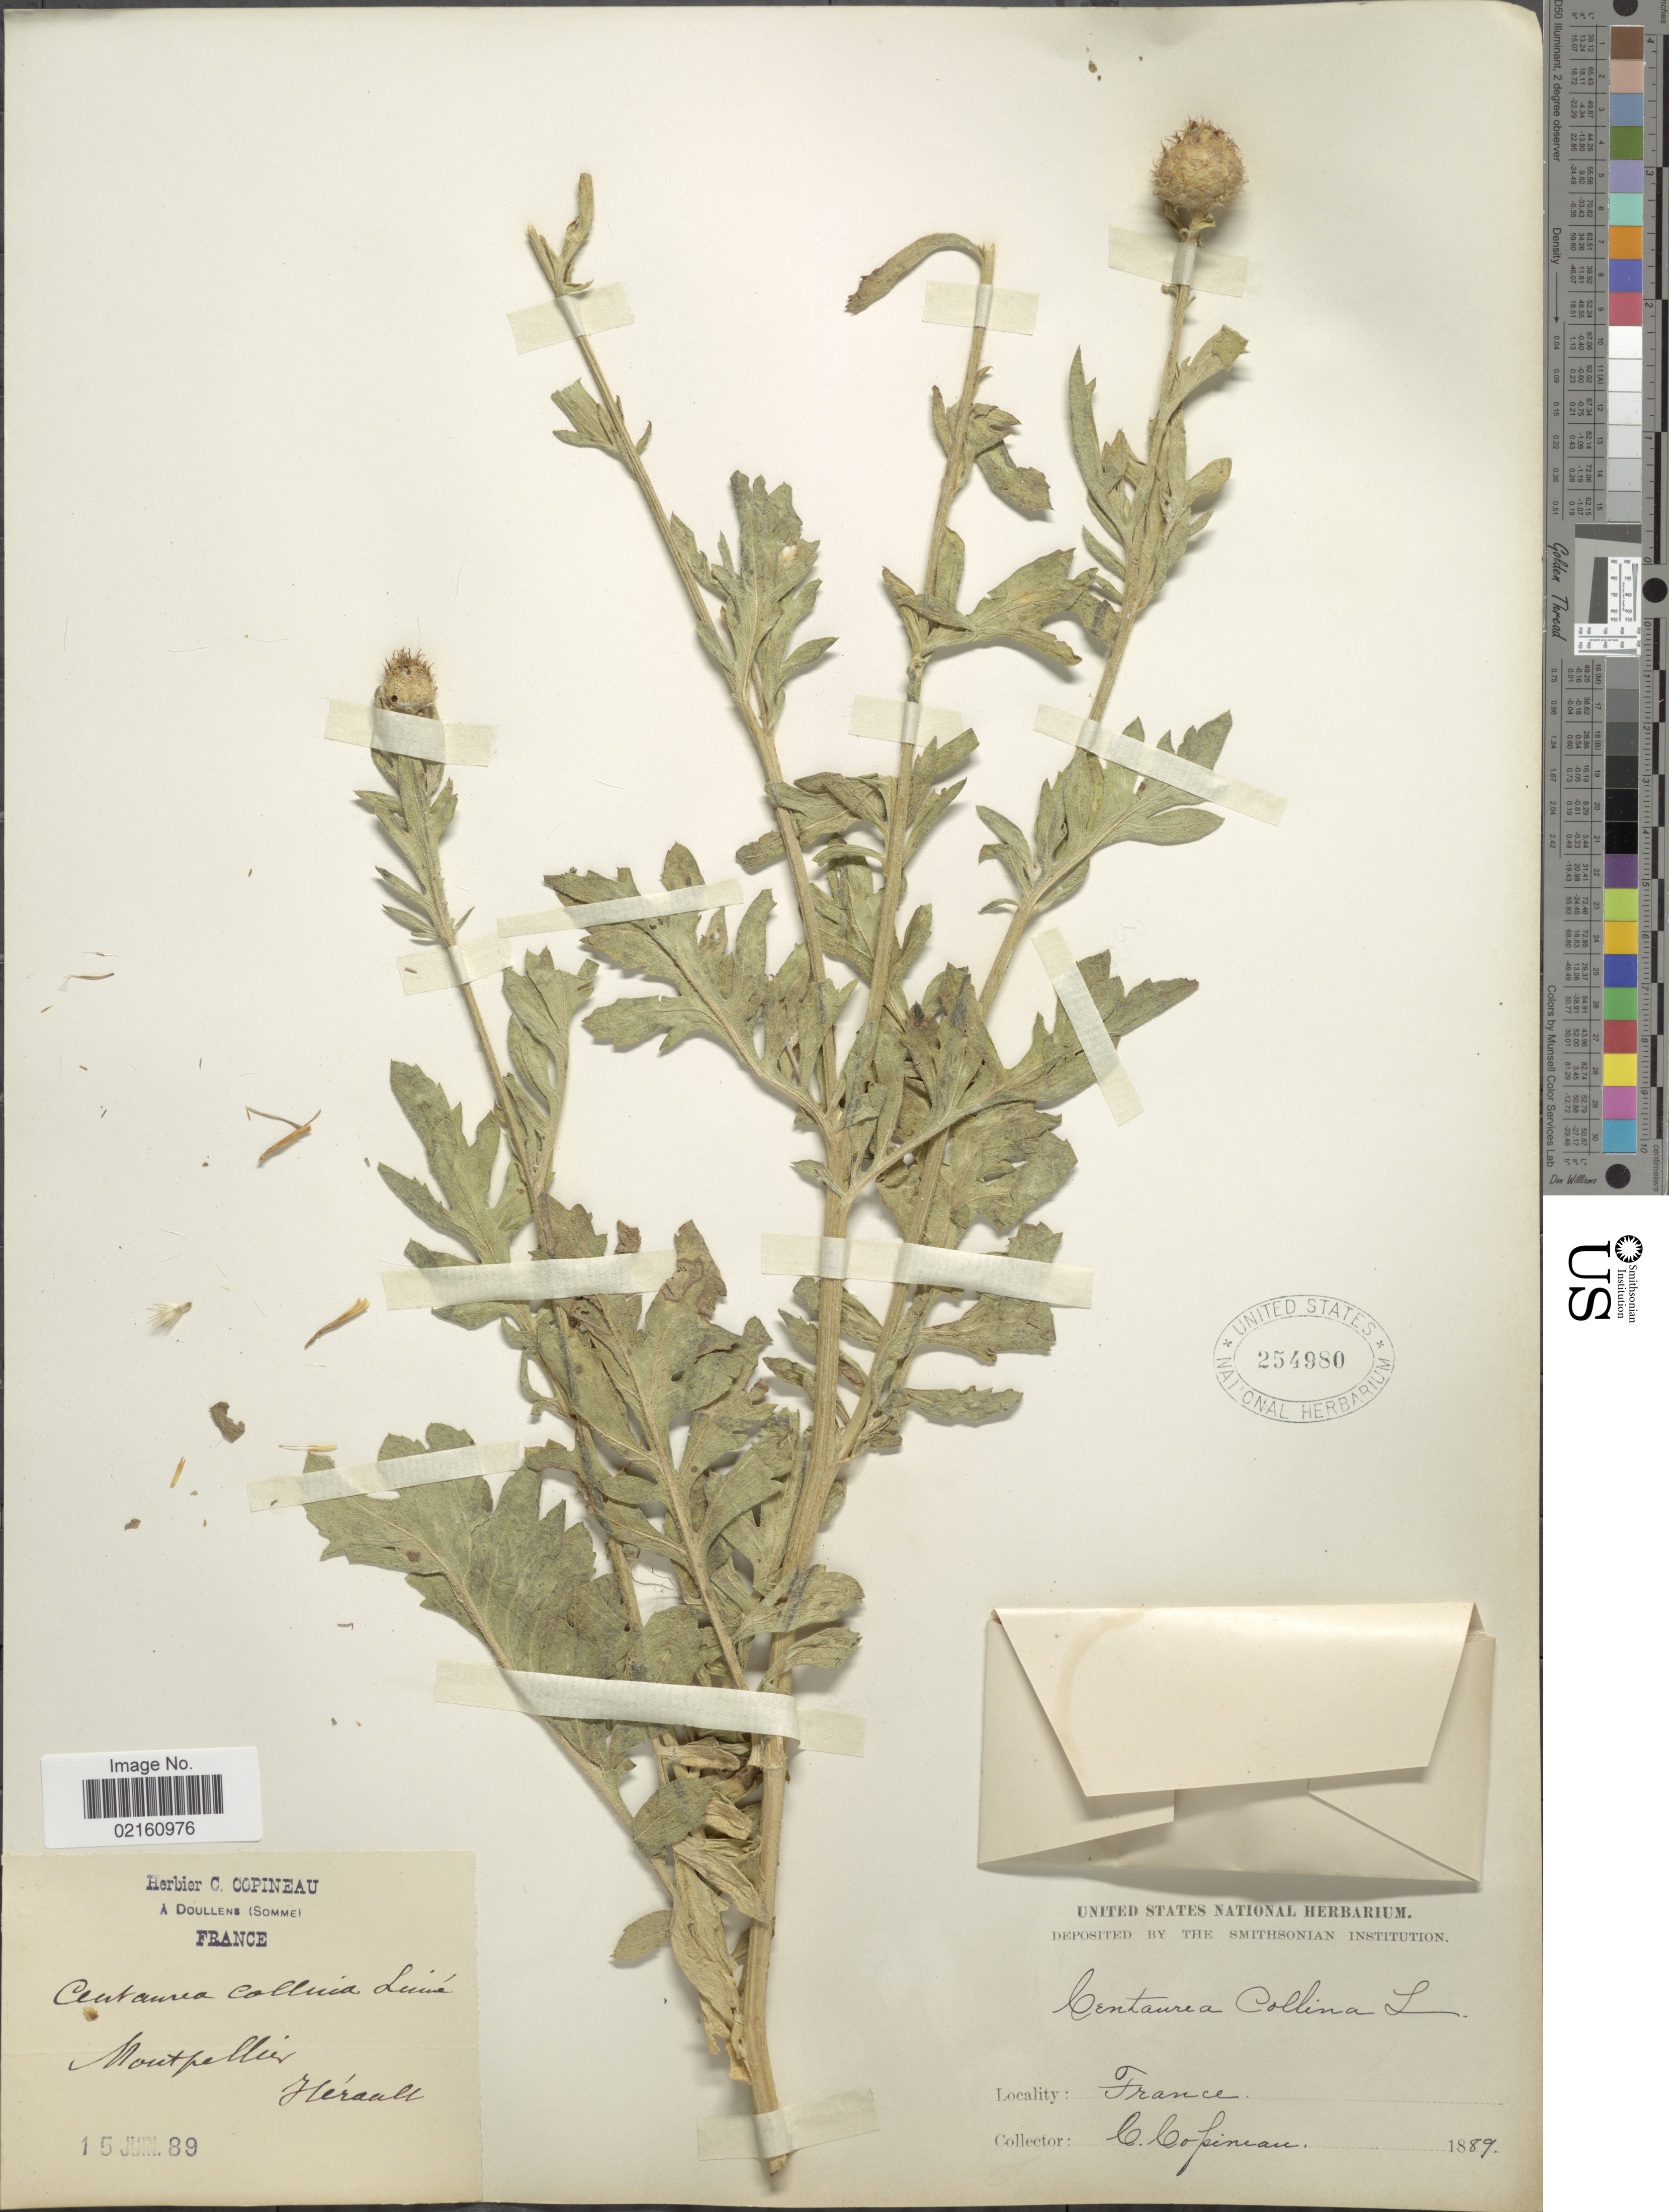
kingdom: Plantae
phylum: Tracheophyta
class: Magnoliopsida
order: Asterales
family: Asteraceae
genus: Centaurea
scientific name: Centaurea collina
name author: L.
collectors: C. Copineau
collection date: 1889-06-15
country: France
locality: Montpellier, Herault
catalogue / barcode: US 254980